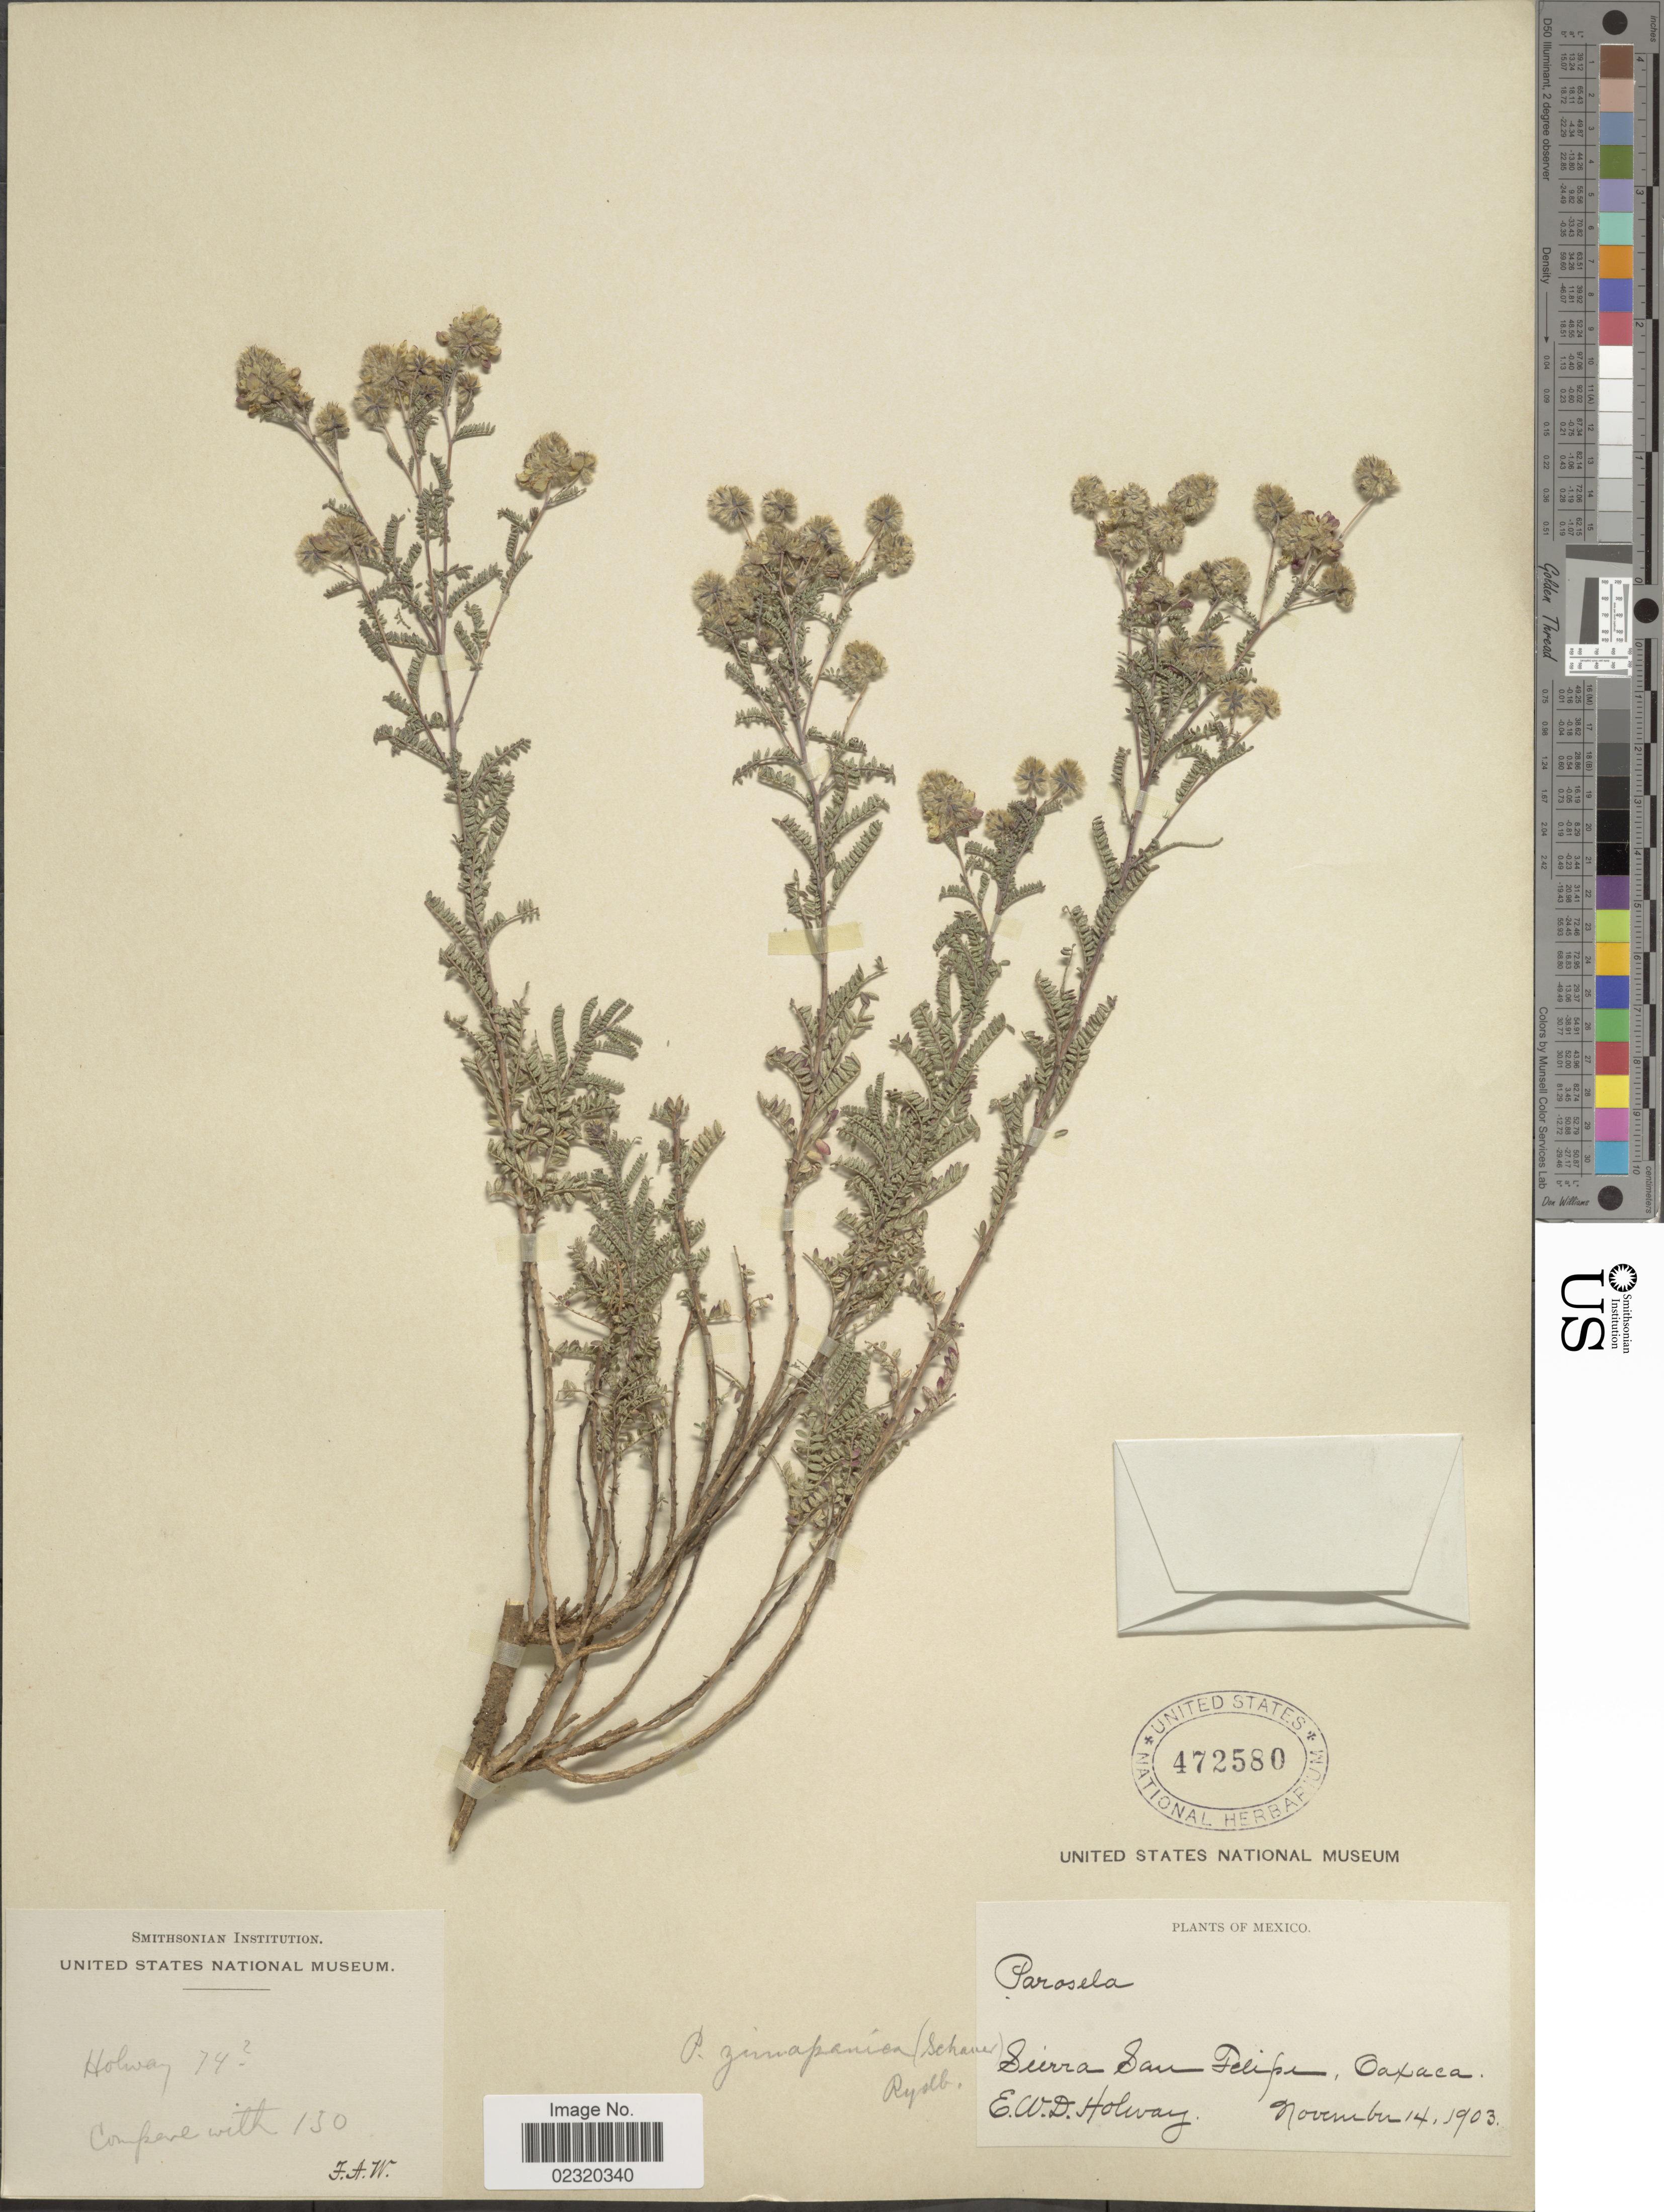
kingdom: Plantae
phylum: Tracheophyta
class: Magnoliopsida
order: Fabales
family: Fabaceae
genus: Dalea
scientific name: Dalea zimapanica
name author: S. Schauer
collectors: E. W. D. Holway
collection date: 1903-11-14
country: Mexico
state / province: Oaxaca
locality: Sierra San Felipe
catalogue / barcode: US 472580